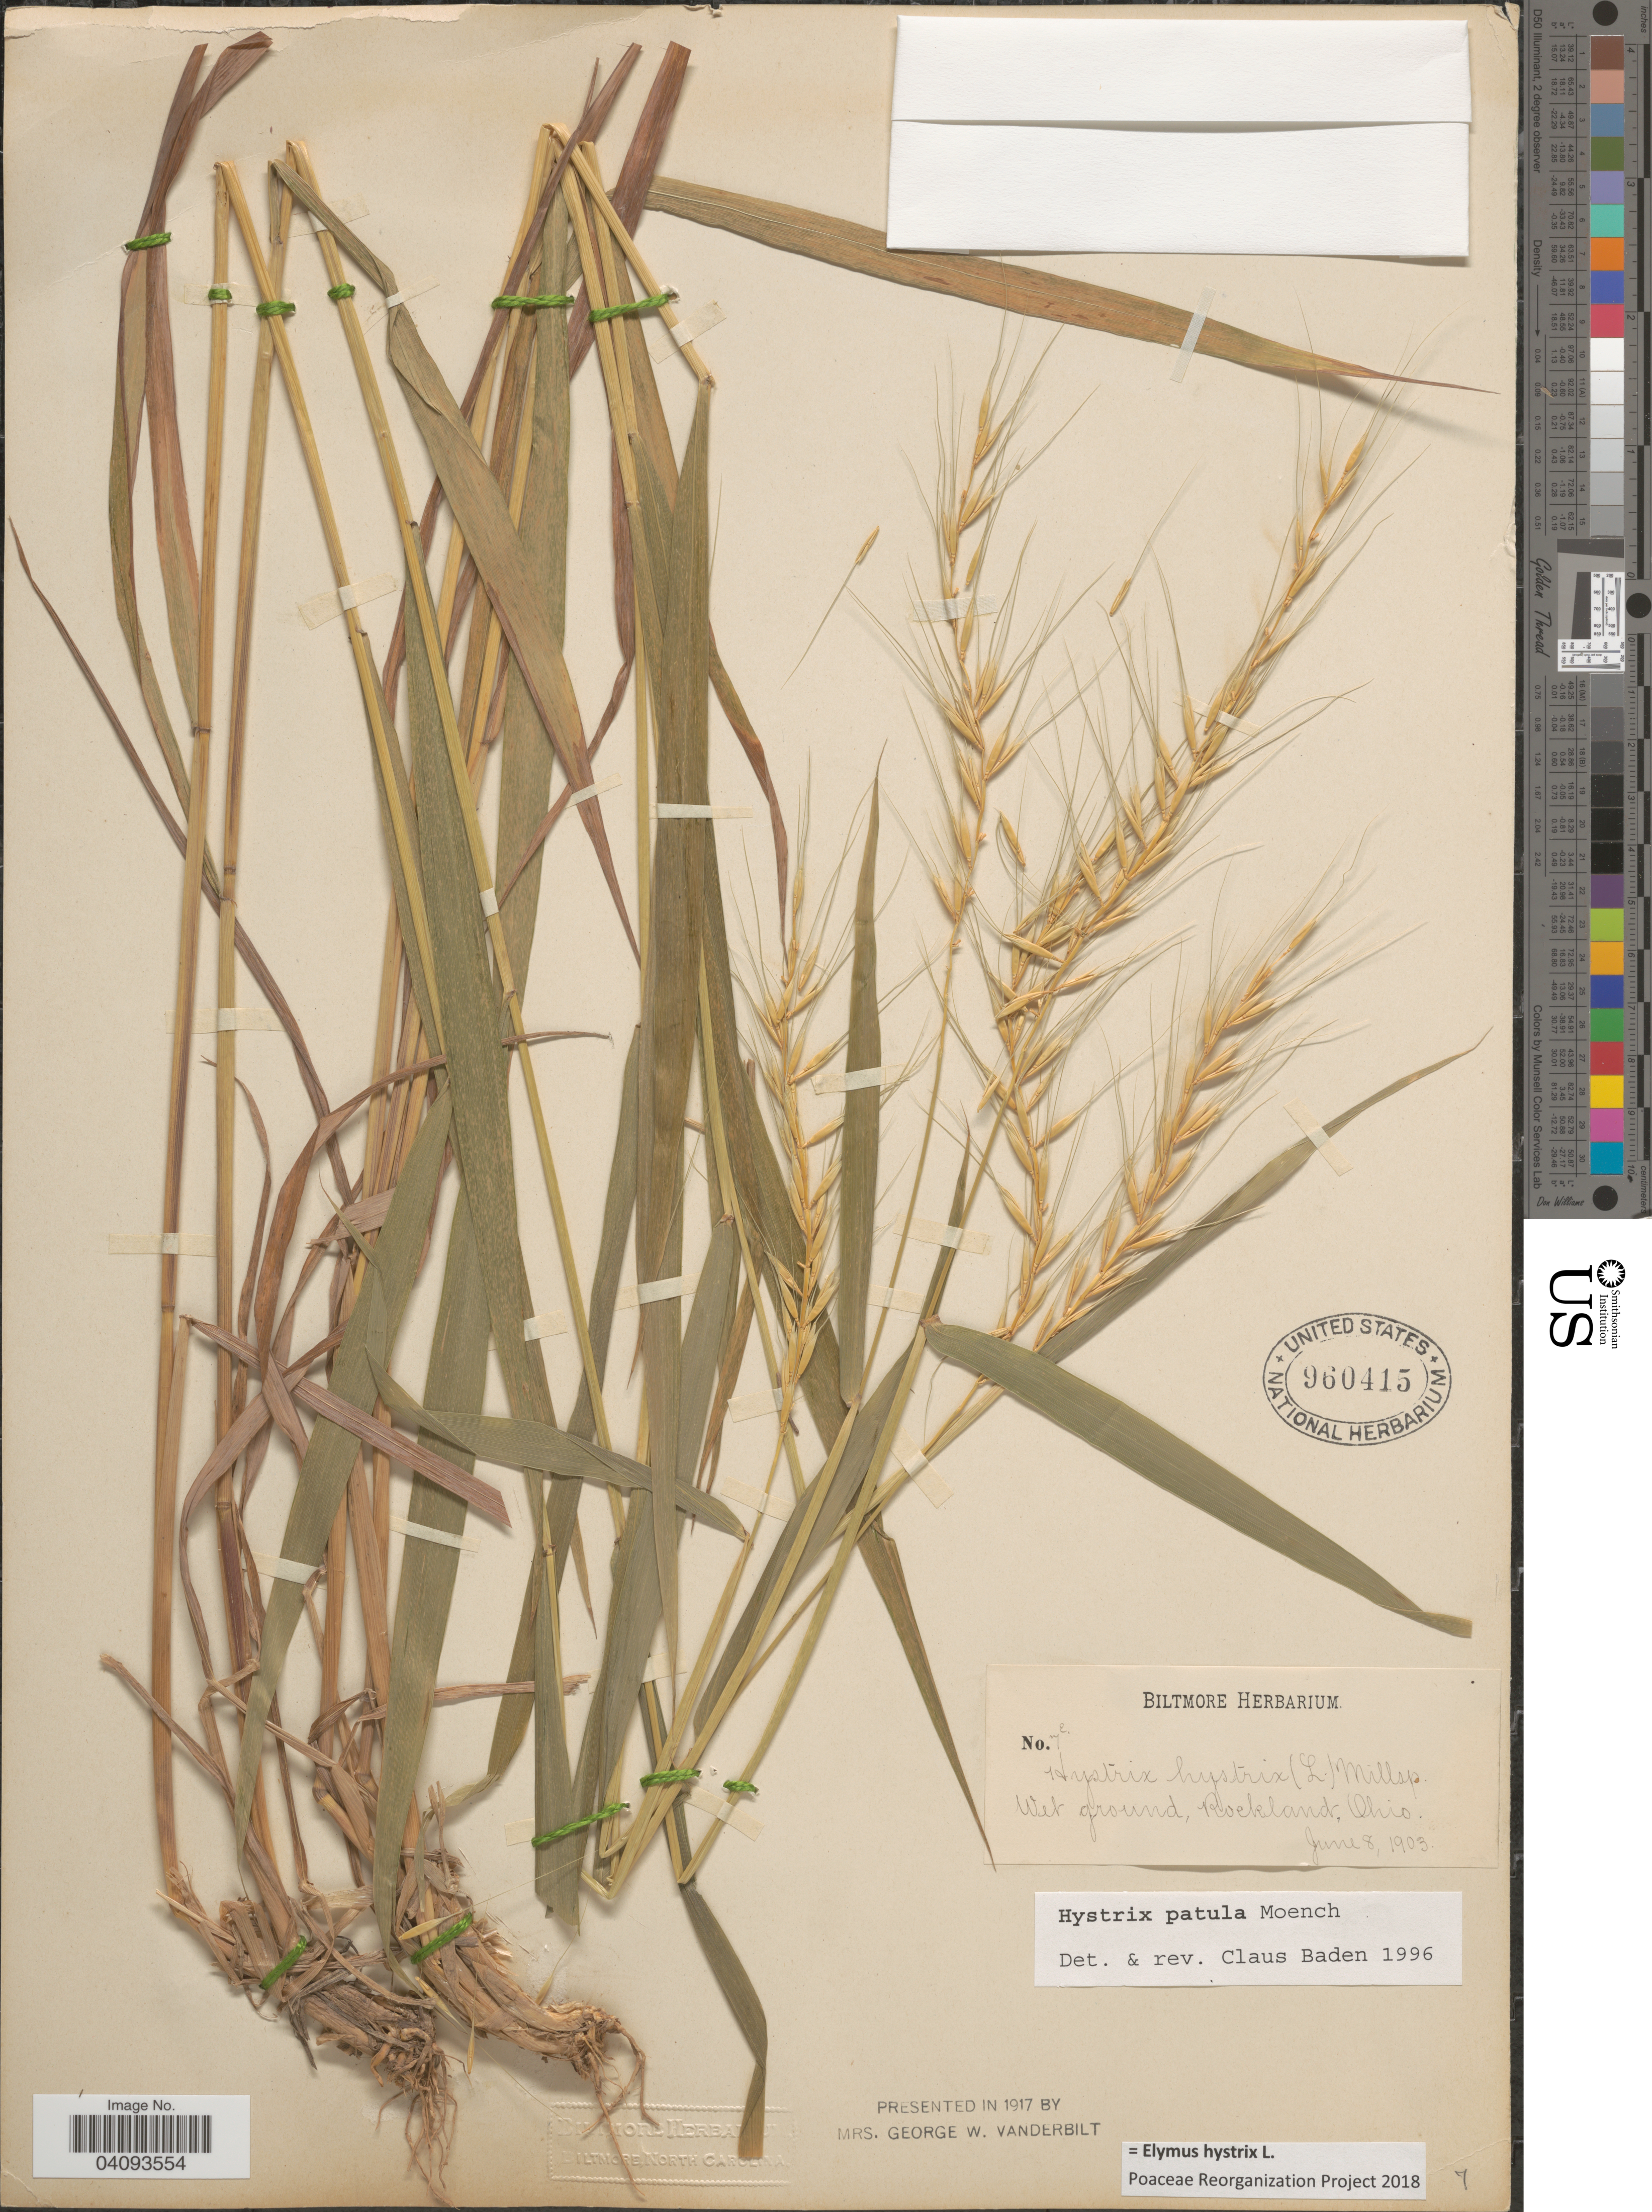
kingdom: Plantae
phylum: Tracheophyta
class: Liliopsida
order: Poales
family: Poaceae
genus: Elymus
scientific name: Elymus hystrix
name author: L.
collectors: ex herb. Biltmore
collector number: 7E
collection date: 1903-06-08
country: United States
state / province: Ohio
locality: Wet ground, Rockland.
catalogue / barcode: US 960415